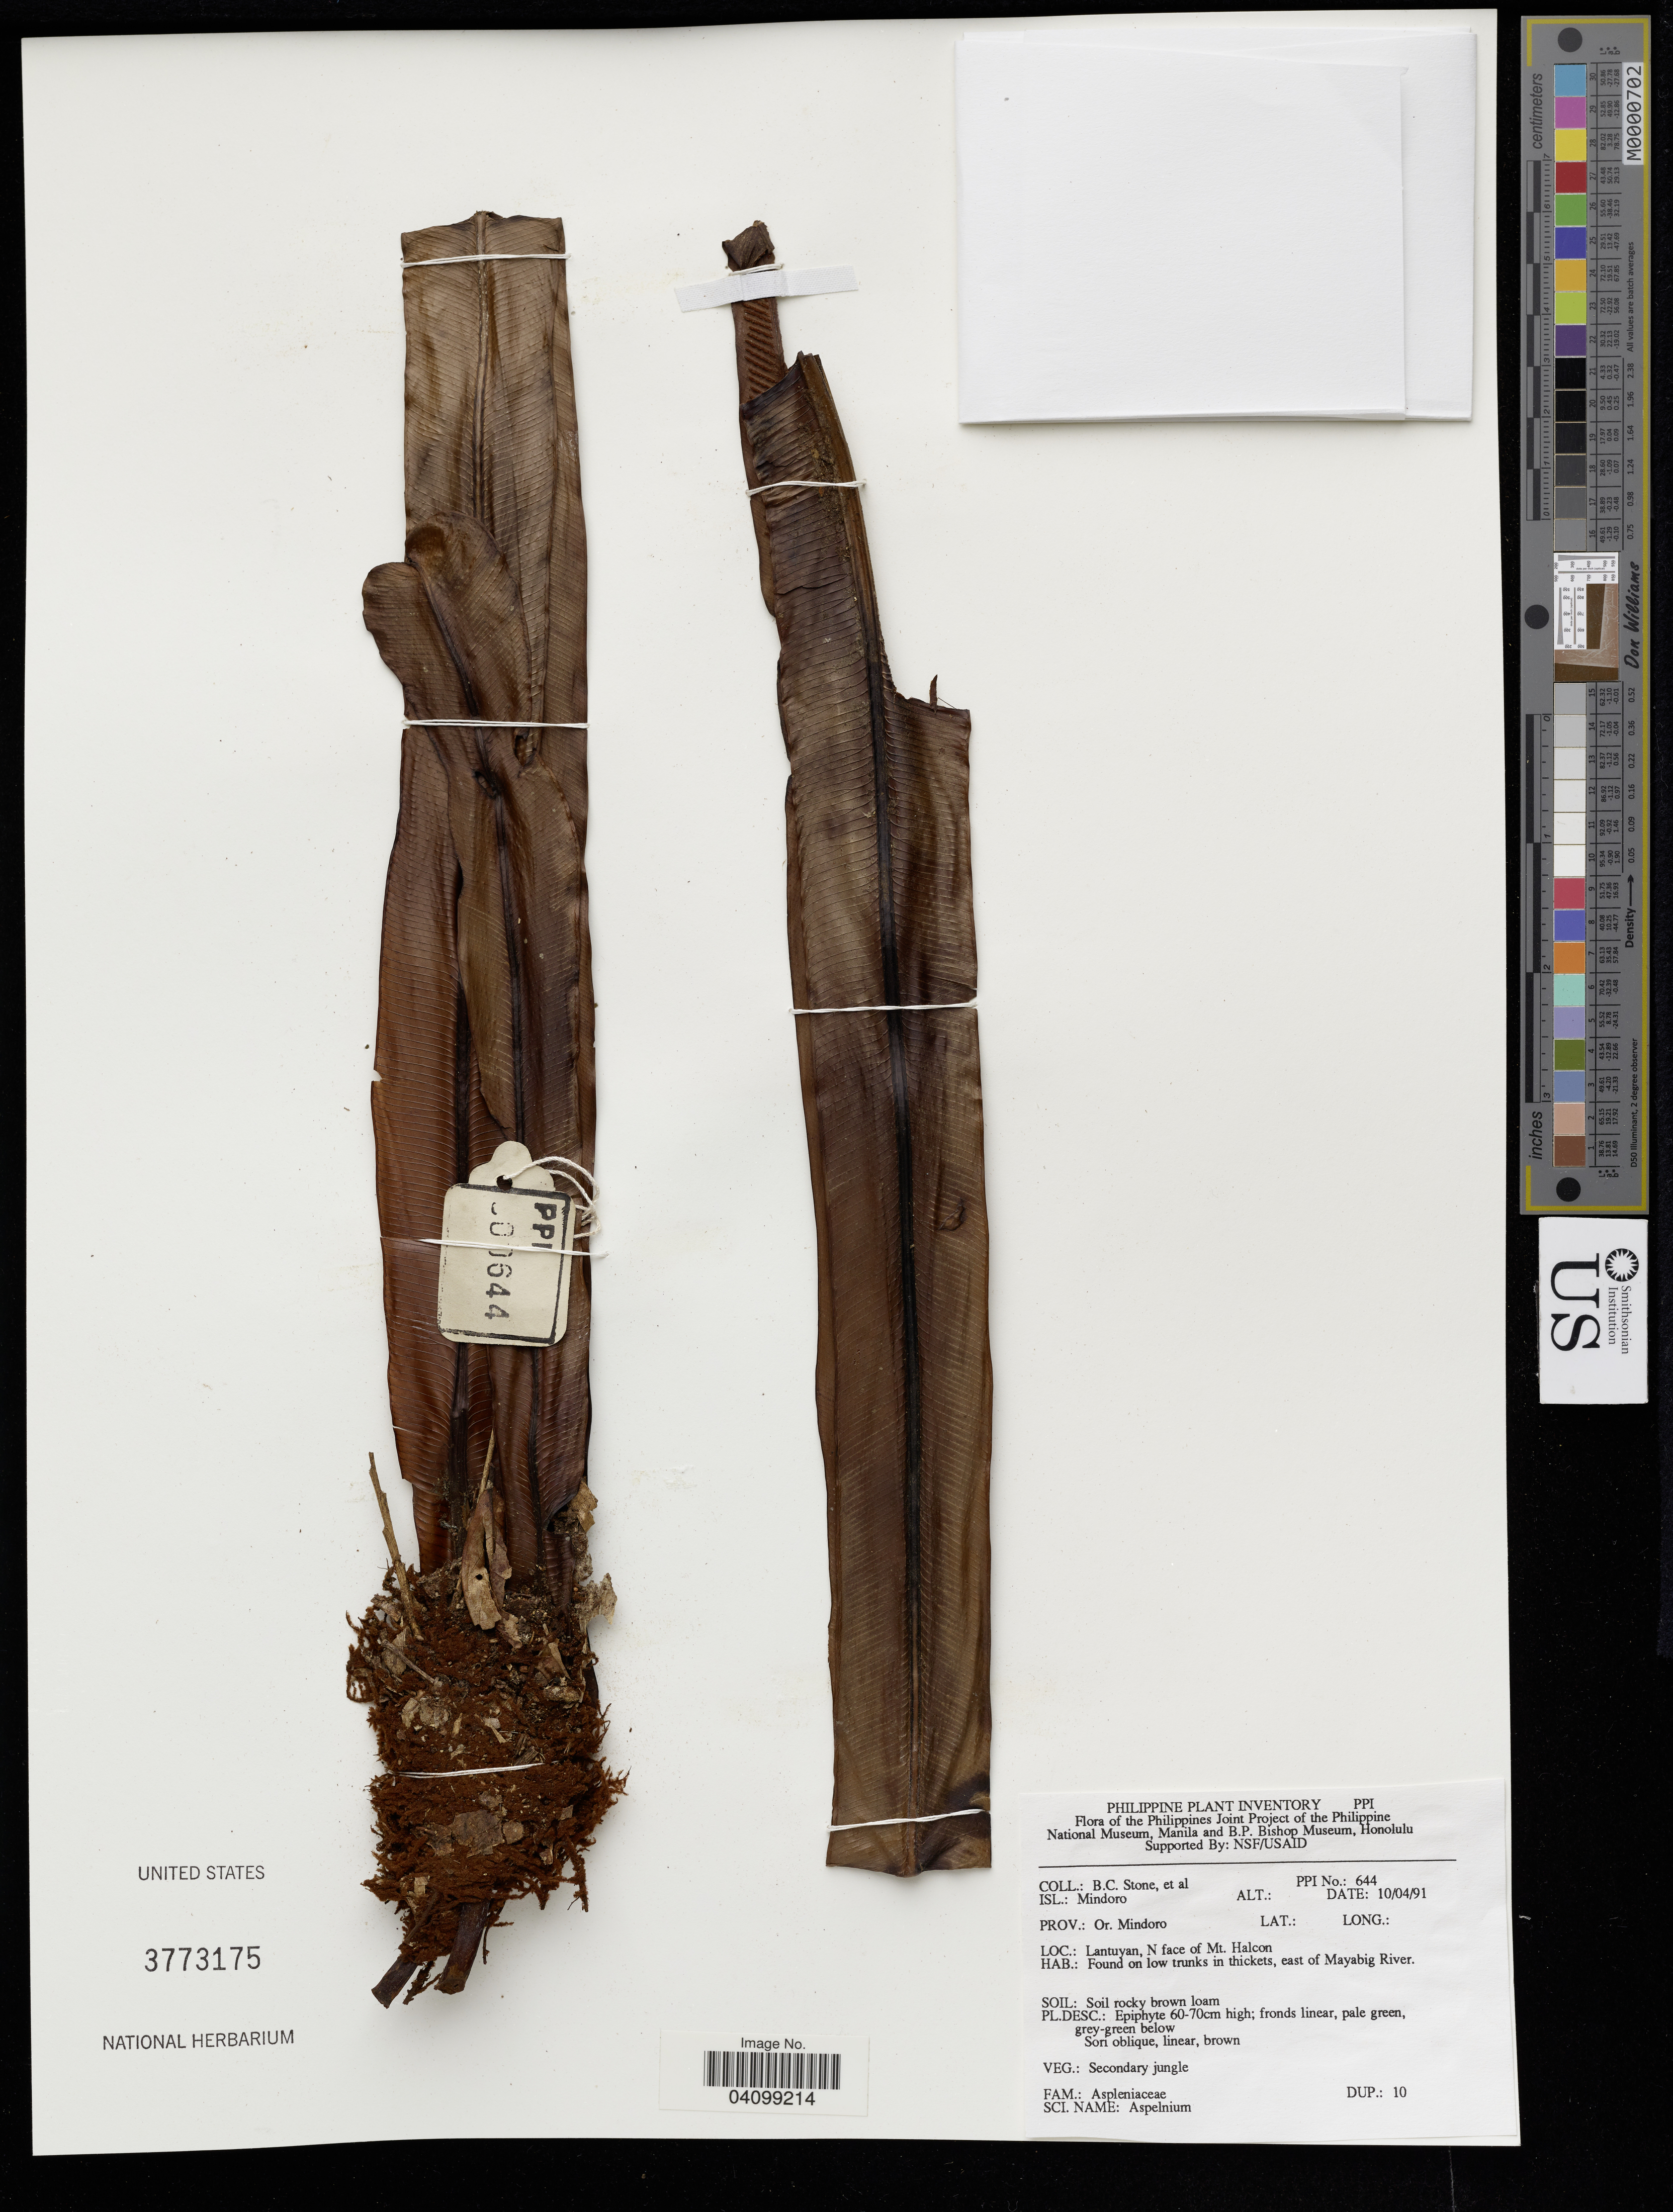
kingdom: Plantae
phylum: Tracheophyta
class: Polypodiopsida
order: Polypodiales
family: Aspleniaceae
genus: Asplenium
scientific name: Asplenium sp.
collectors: B. C. Stone & et al.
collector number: PPI 644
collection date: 1991-04-10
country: Philippines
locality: Mindoro. Or. Mindoro. Lantuyan, N face of Mt. Halcon.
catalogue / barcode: US 3773175